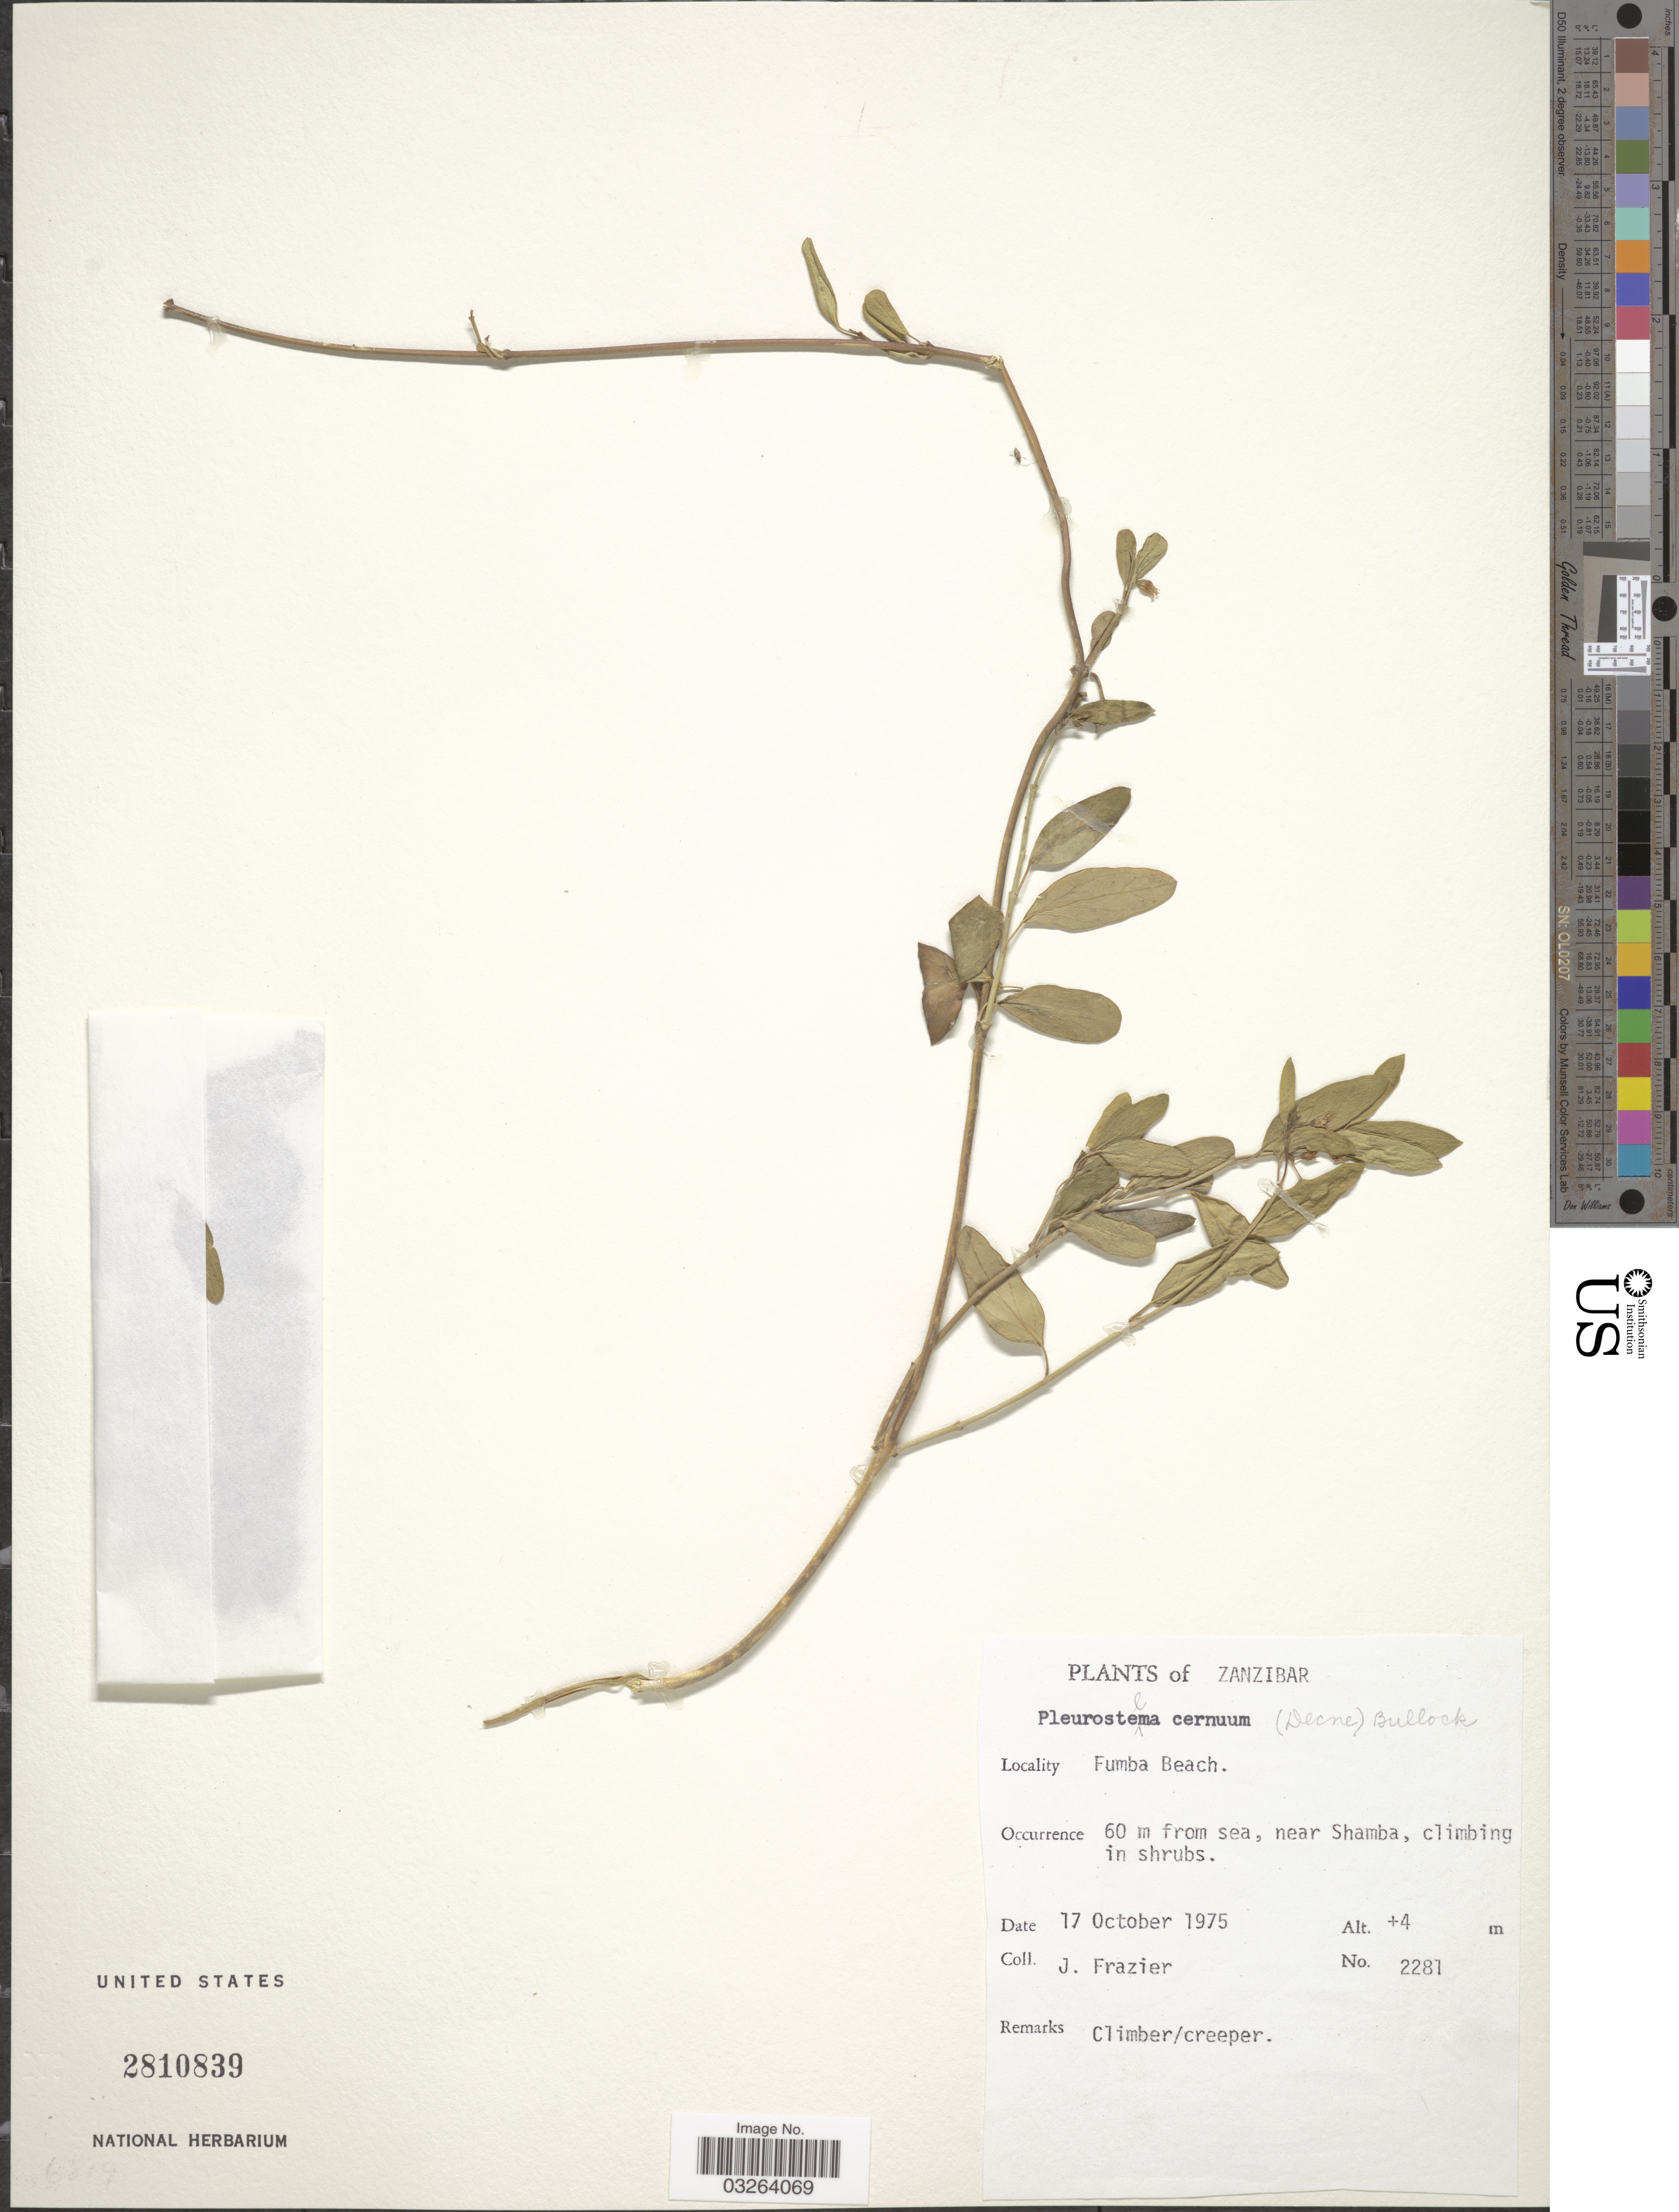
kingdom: Plantae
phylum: Tracheophyta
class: Magnoliopsida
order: Gentianales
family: Apocynaceae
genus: Pleurostelma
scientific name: Pleurostelma cernuum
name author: (Decne.) Bullock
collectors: J. Frazier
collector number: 2281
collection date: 1975-10-17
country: Tanzania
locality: Zanzibar. Fumba Beach. 60 m from seam near Shamba.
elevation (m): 4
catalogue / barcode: US 2810839